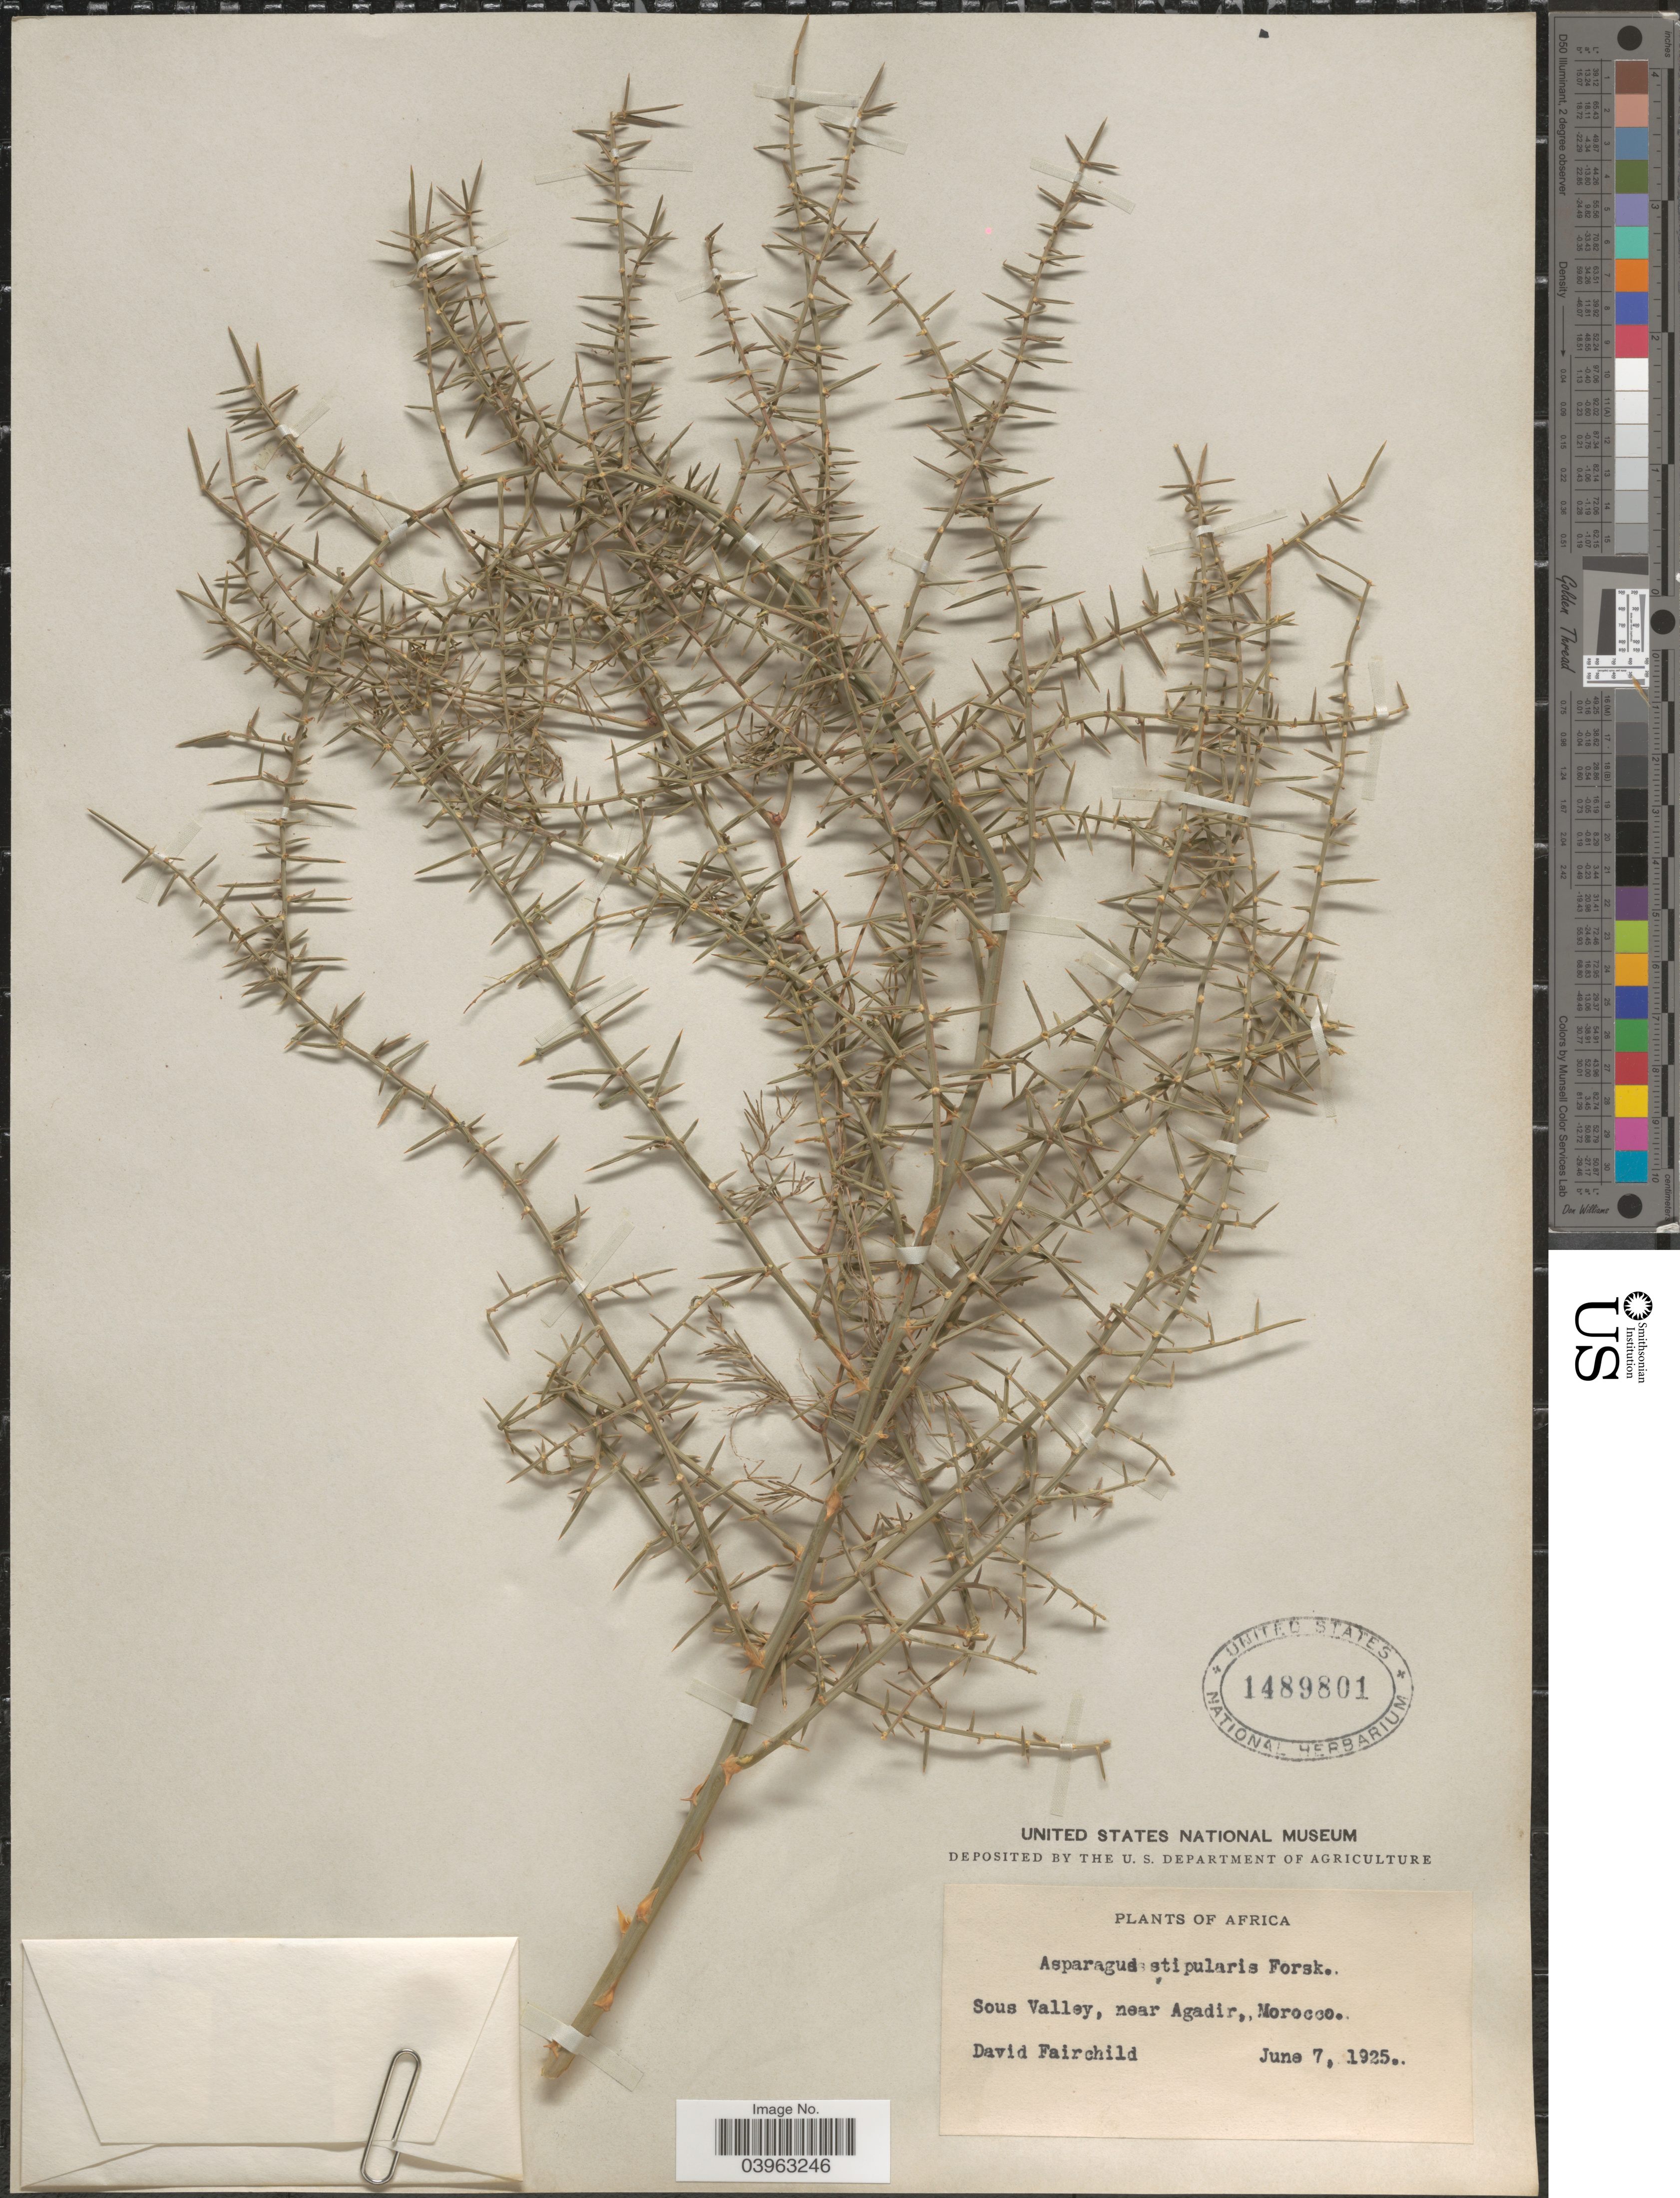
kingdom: Plantae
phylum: Tracheophyta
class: Liliopsida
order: Asparagales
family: Asparagaceae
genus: Asparagus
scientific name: Asparagus stipularis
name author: Forssk.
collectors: D. Fairchild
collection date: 1925-06-07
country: Morocco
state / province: Souss-Massa-Drâa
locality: Sous Valley, near Agadir.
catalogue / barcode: US 1489801